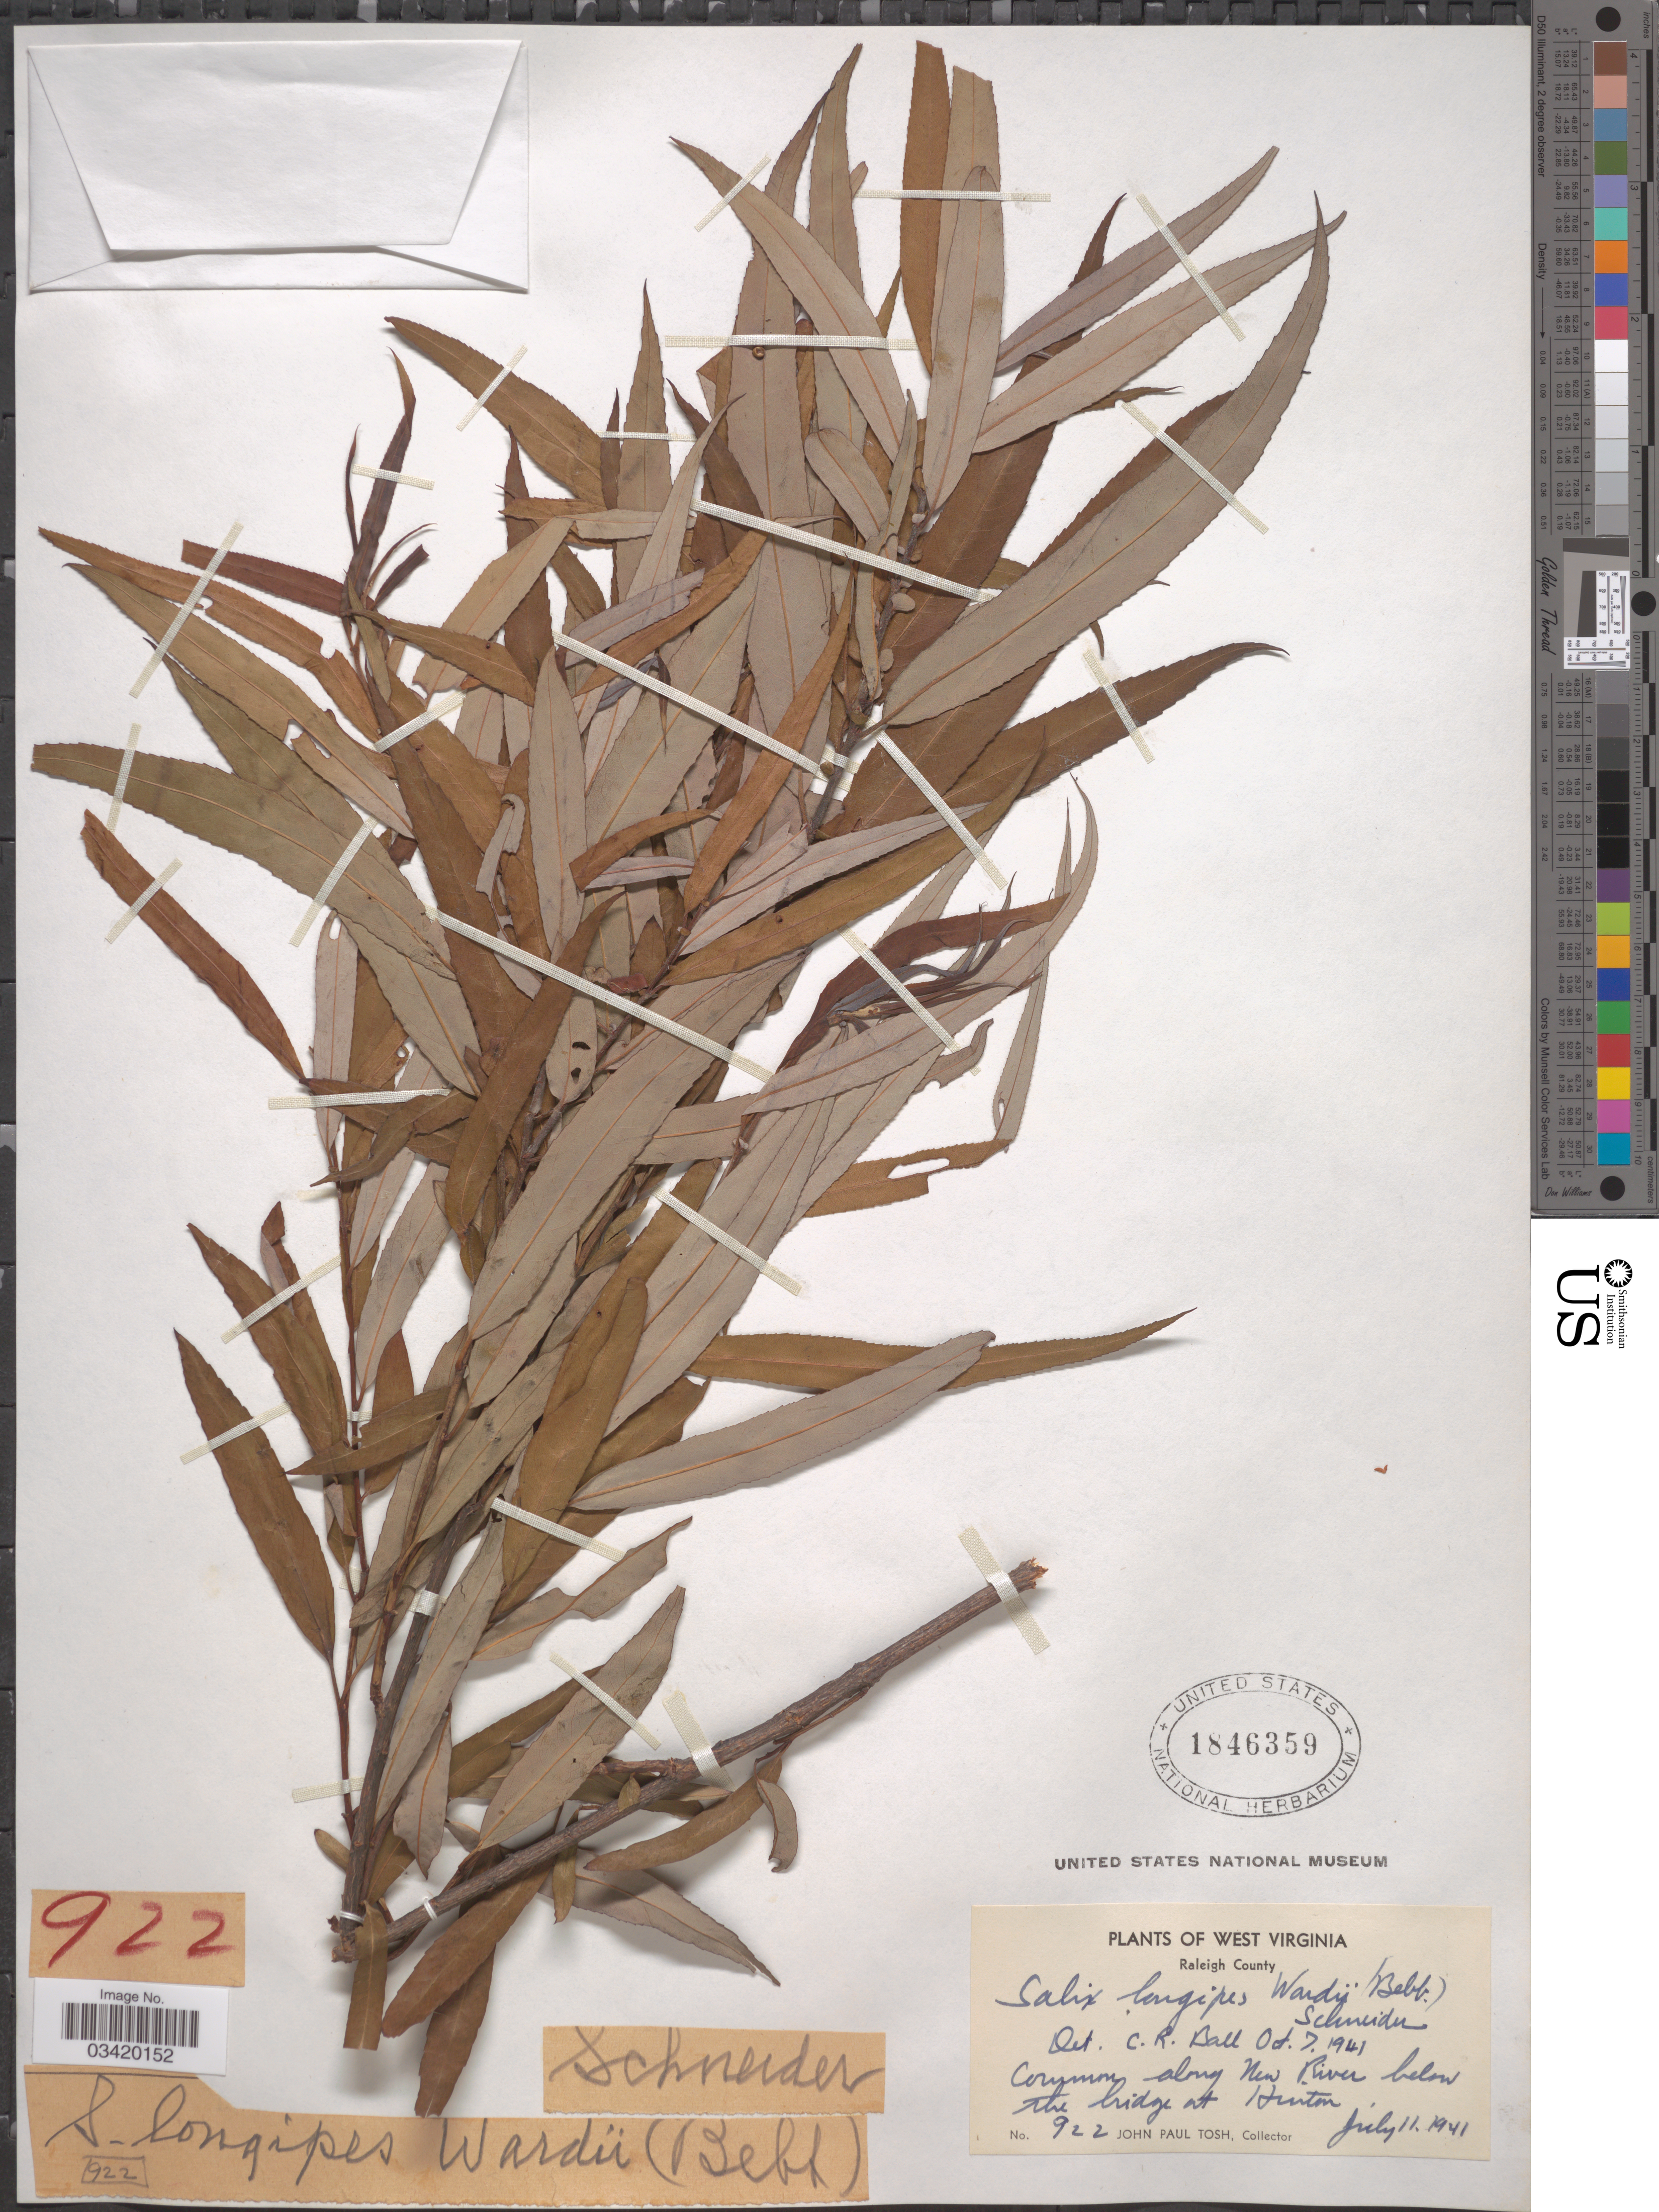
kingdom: Plantae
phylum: Tracheophyta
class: Magnoliopsida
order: Malpighiales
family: Salicaceae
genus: Salix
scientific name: Salix caroliniana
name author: Michx.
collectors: J. Tosh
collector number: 922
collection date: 1941-07-11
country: United States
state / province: West Virginia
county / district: Raleigh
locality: Raleigh County. Along New River below the bridge at Hinton.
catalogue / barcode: US 1846359